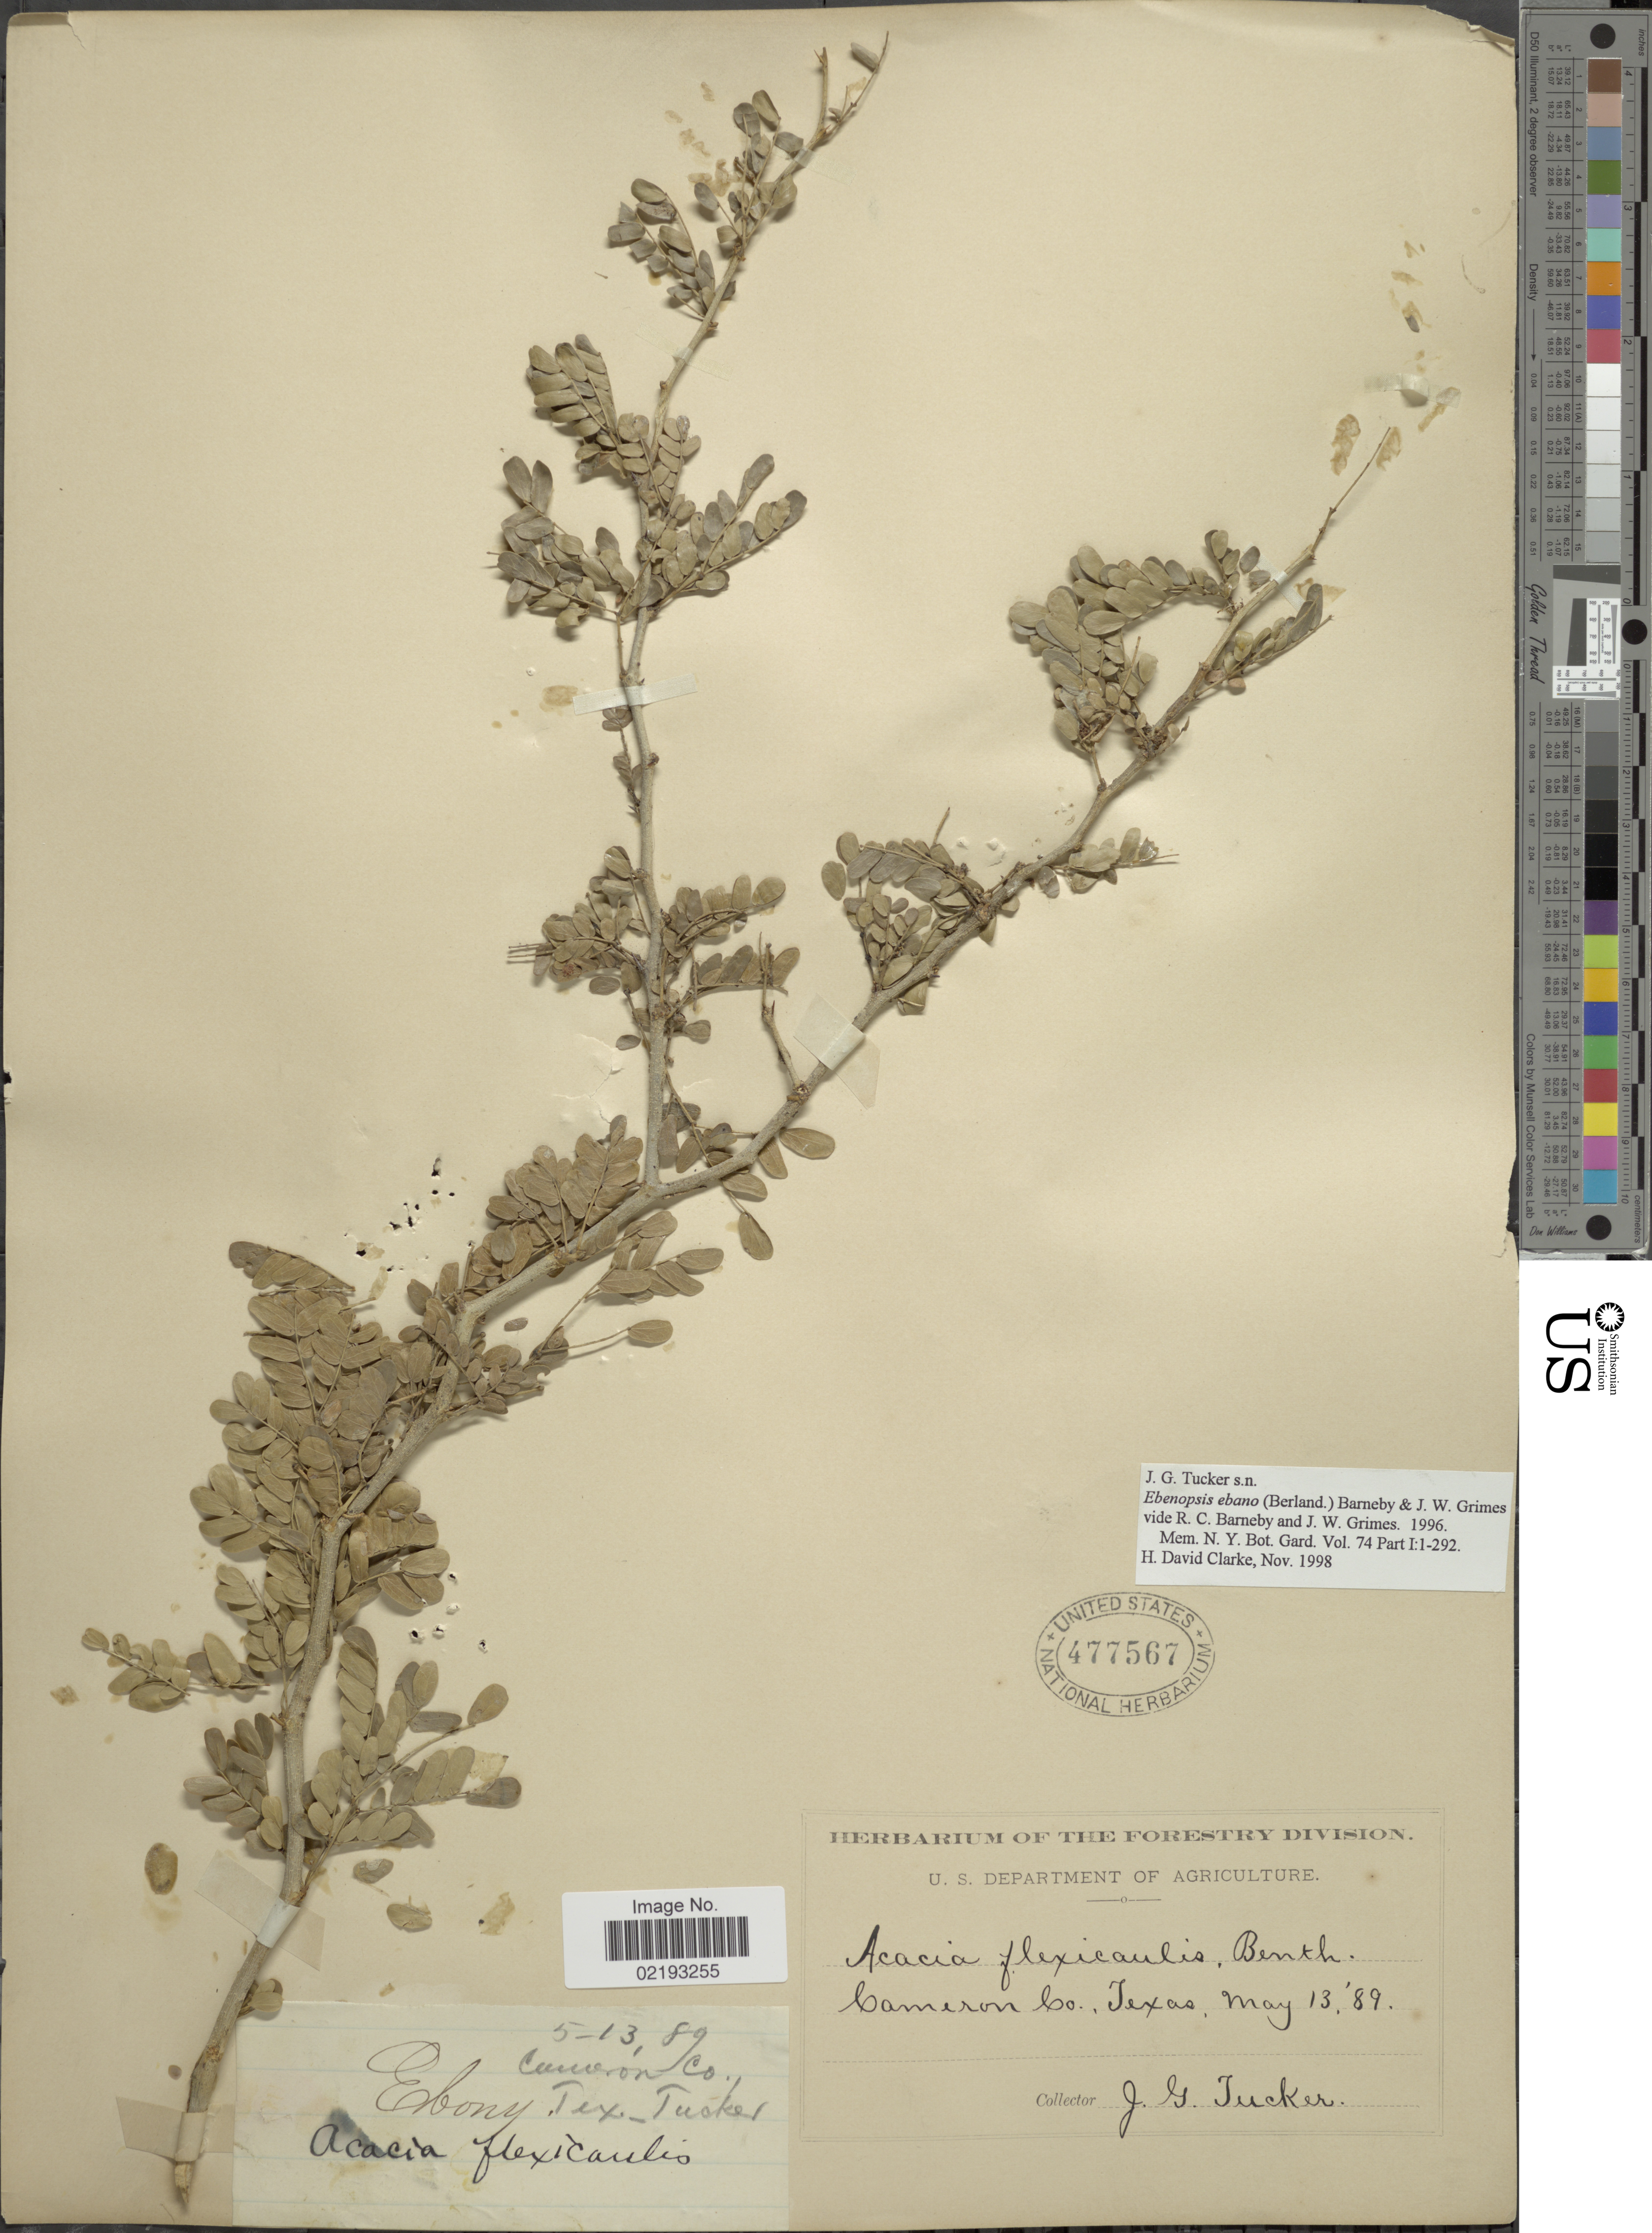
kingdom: Plantae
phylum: Tracheophyta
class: Magnoliopsida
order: Fabales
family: Fabaceae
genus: Ebenopsis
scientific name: Ebenopsis ebano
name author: (Berland.) Barneby & J.W. Grimes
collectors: J. G. Tucker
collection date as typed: Transcribed d/m/y: 13/5/89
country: United States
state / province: Texas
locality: Cameron Ci, Ebony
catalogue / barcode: US 477567